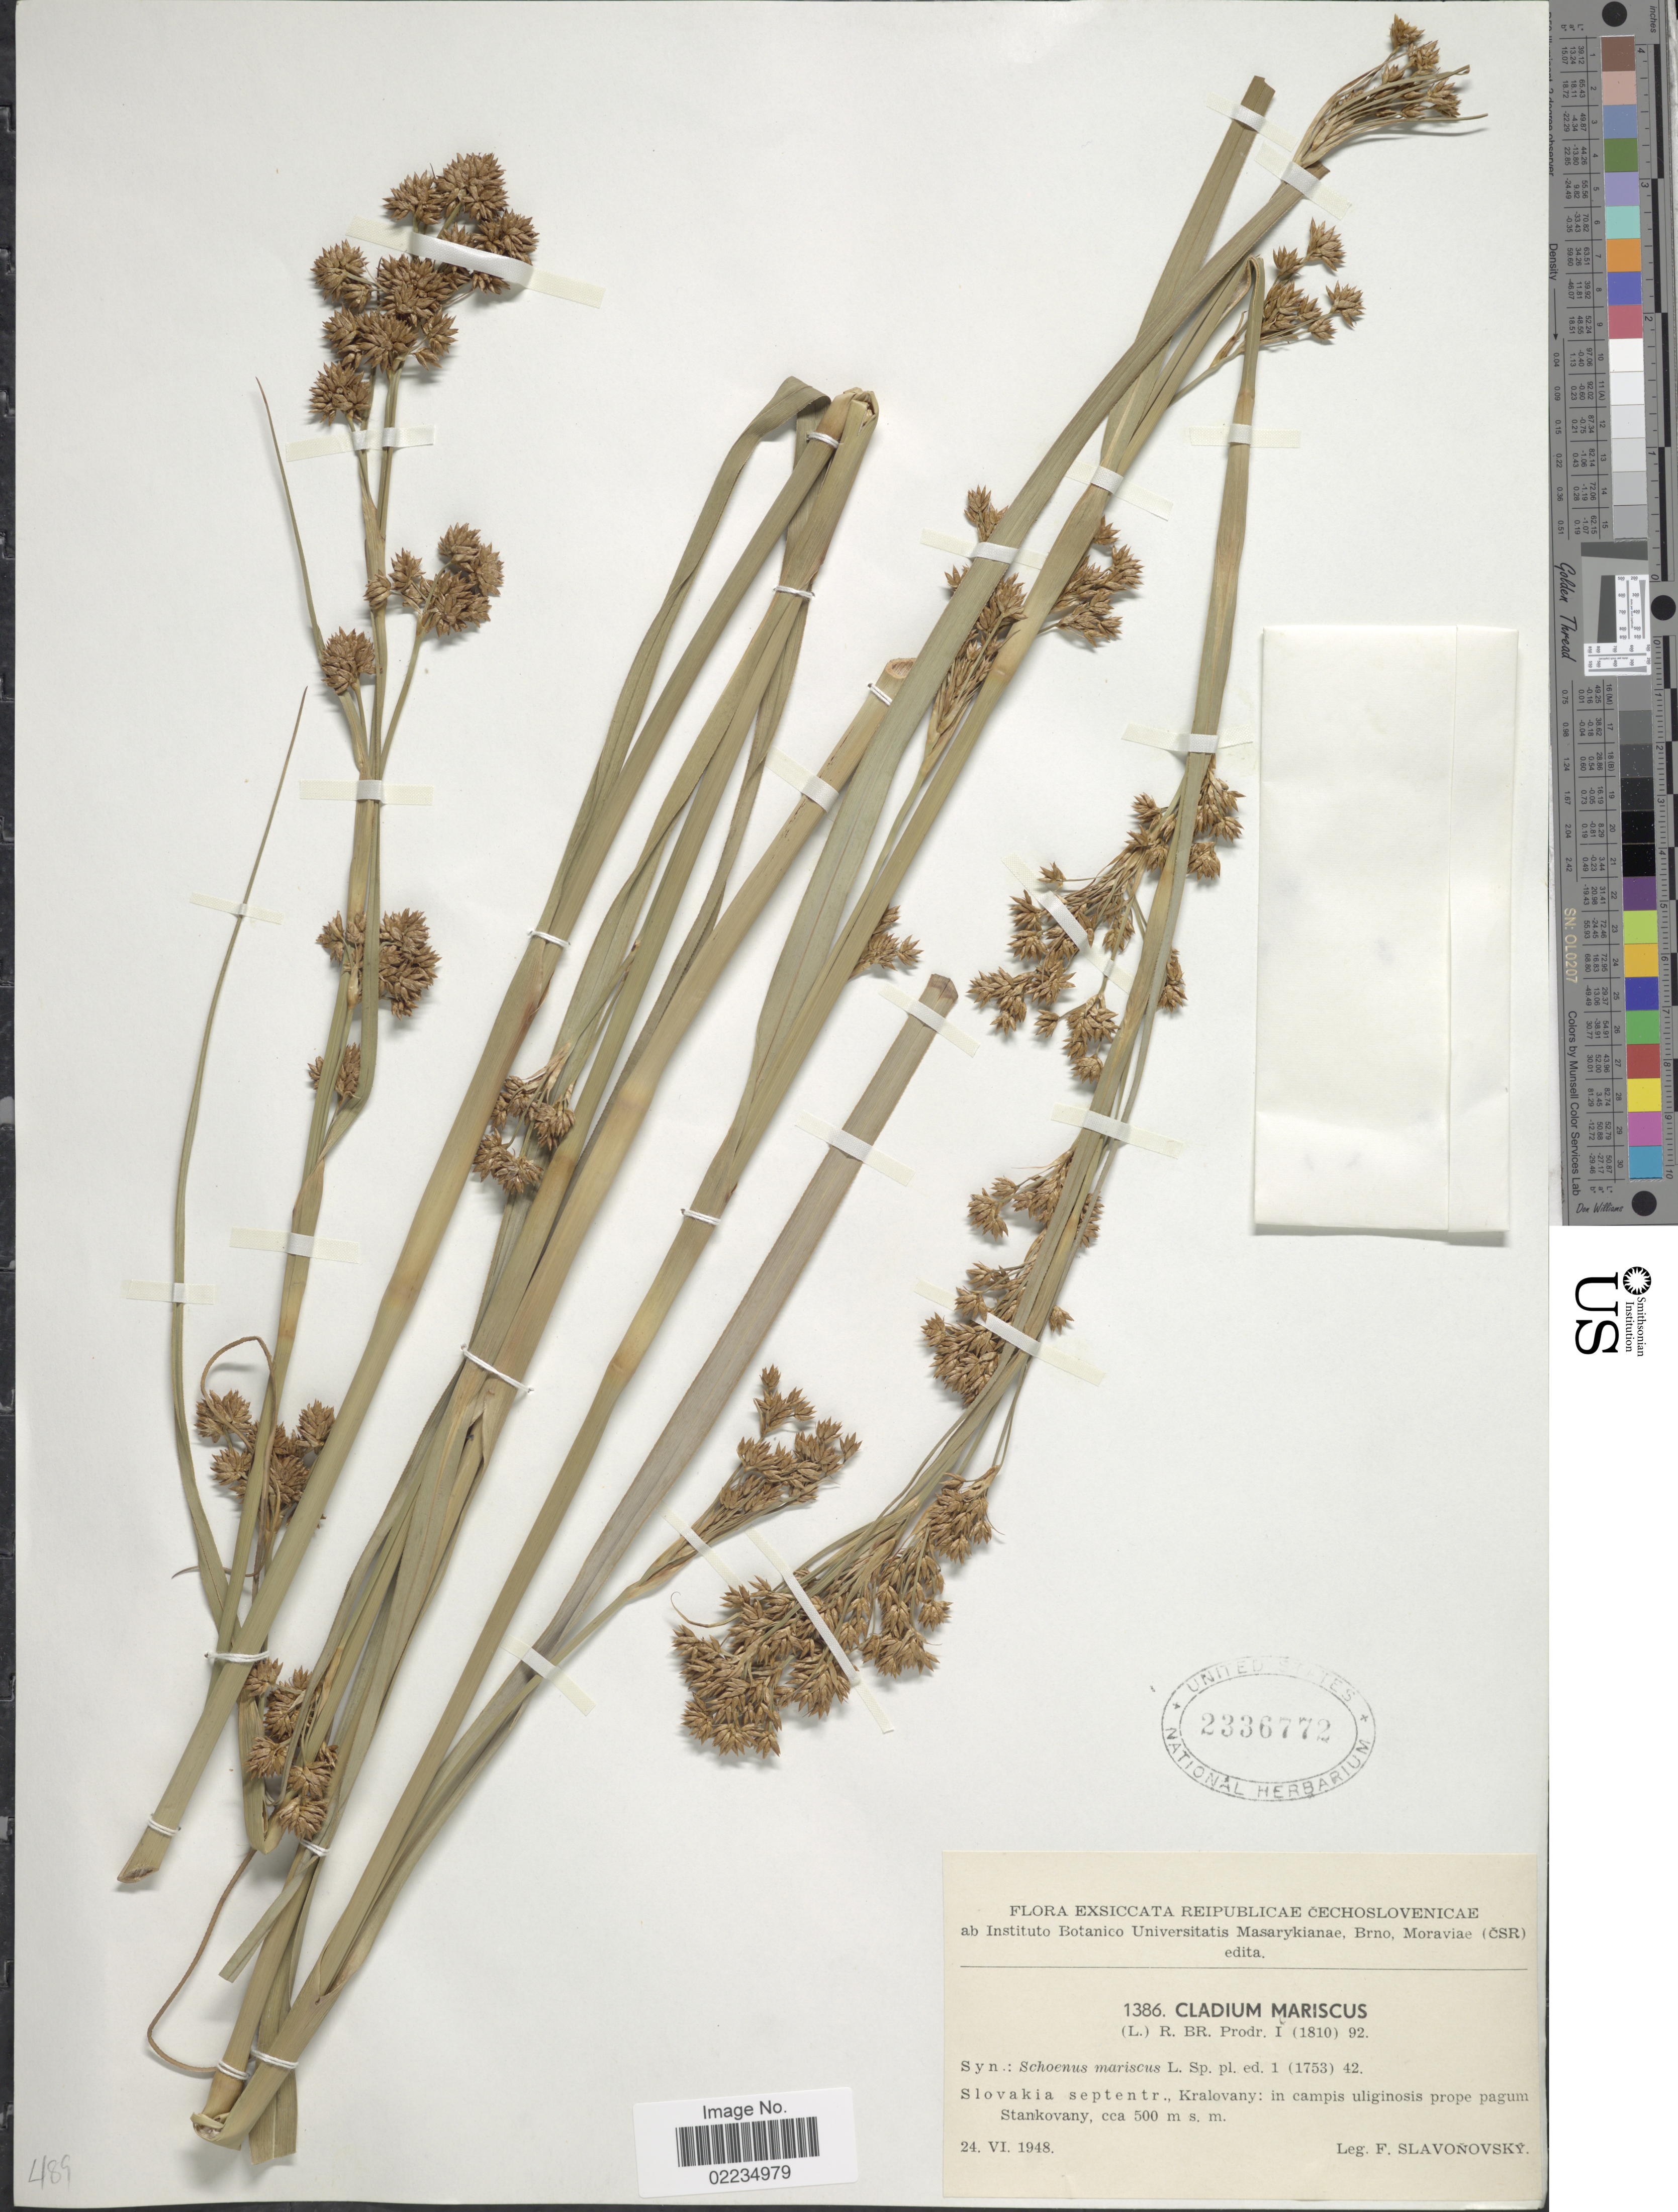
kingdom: Plantae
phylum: Tracheophyta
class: Liliopsida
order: Poales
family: Cyperaceae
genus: Cladium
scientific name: Cladium mariscus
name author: (L.) Pohl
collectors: F. Slavonovsky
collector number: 1386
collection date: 1948-06-24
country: Slovakia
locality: Slovakia septentr., Kralovany: in campis uliginosis prope pagum Stankovany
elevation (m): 500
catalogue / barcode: US 2336772